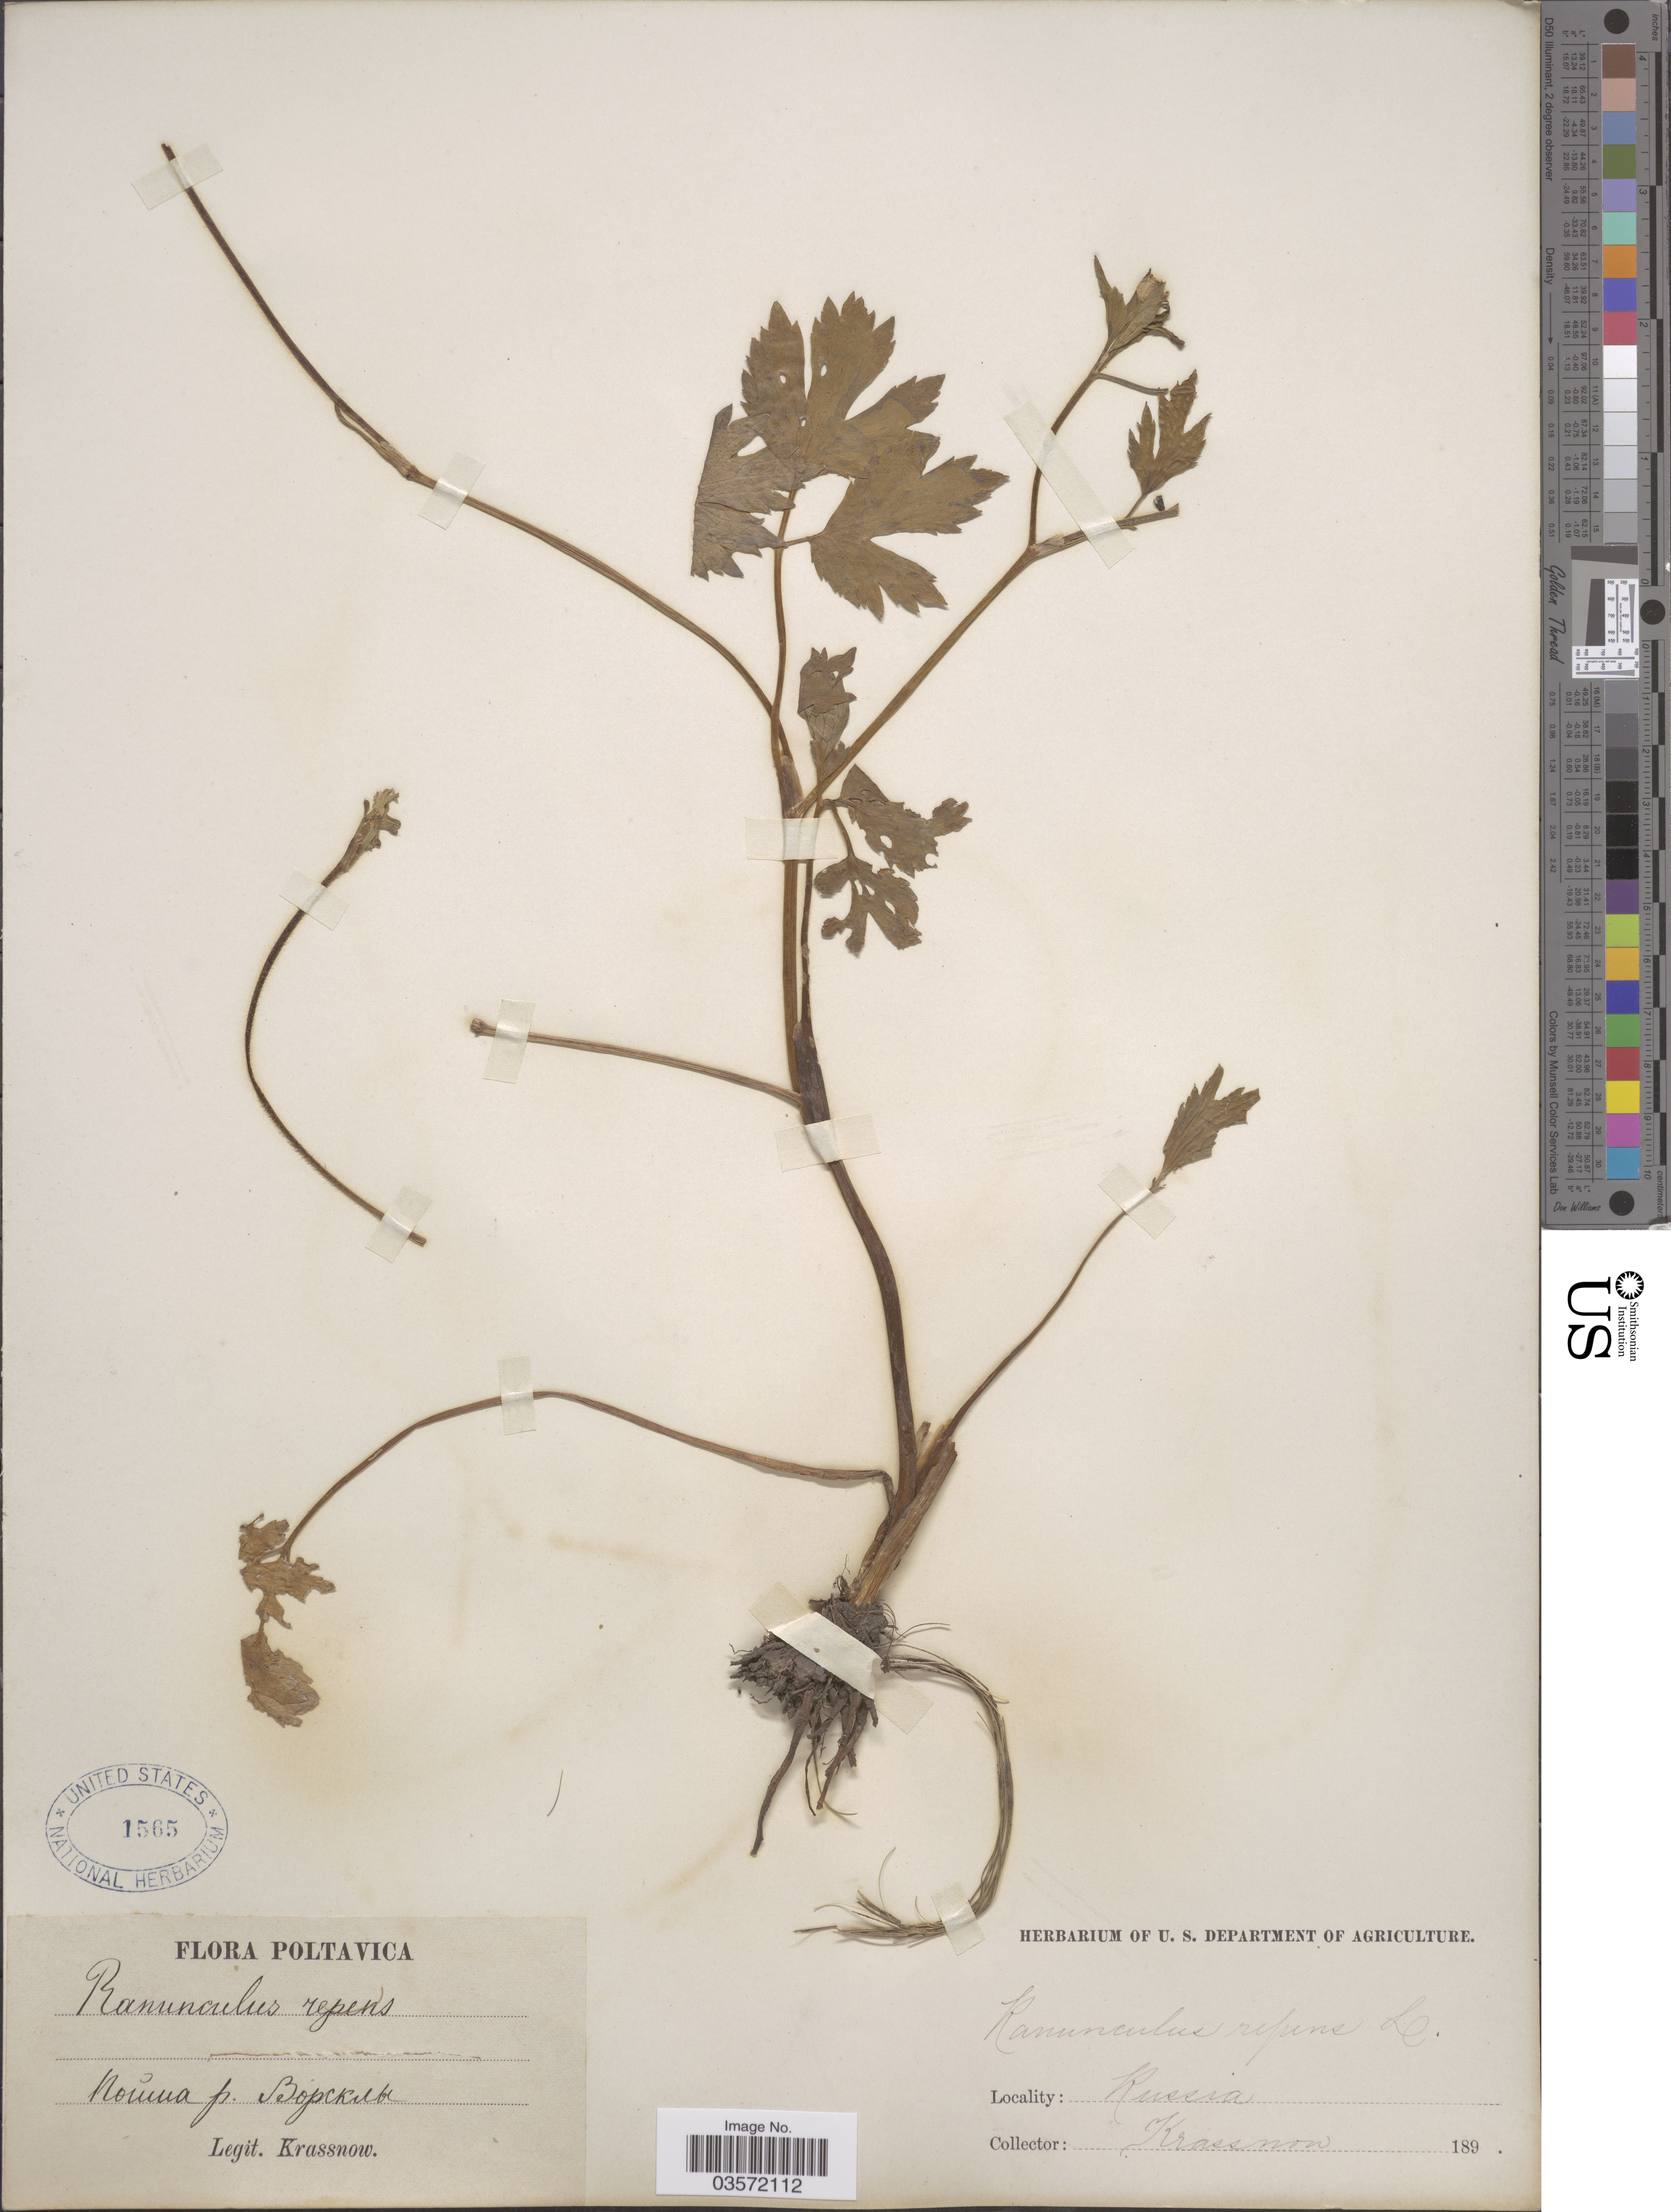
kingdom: Plantae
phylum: Tracheophyta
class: Magnoliopsida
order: Ranunculales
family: Ranunculaceae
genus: Ranunculus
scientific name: Ranunculus repens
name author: L.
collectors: -. Krassnow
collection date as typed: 189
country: Ukraine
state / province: Poltava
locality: Floodplain of river Vorskla.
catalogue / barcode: US 1565